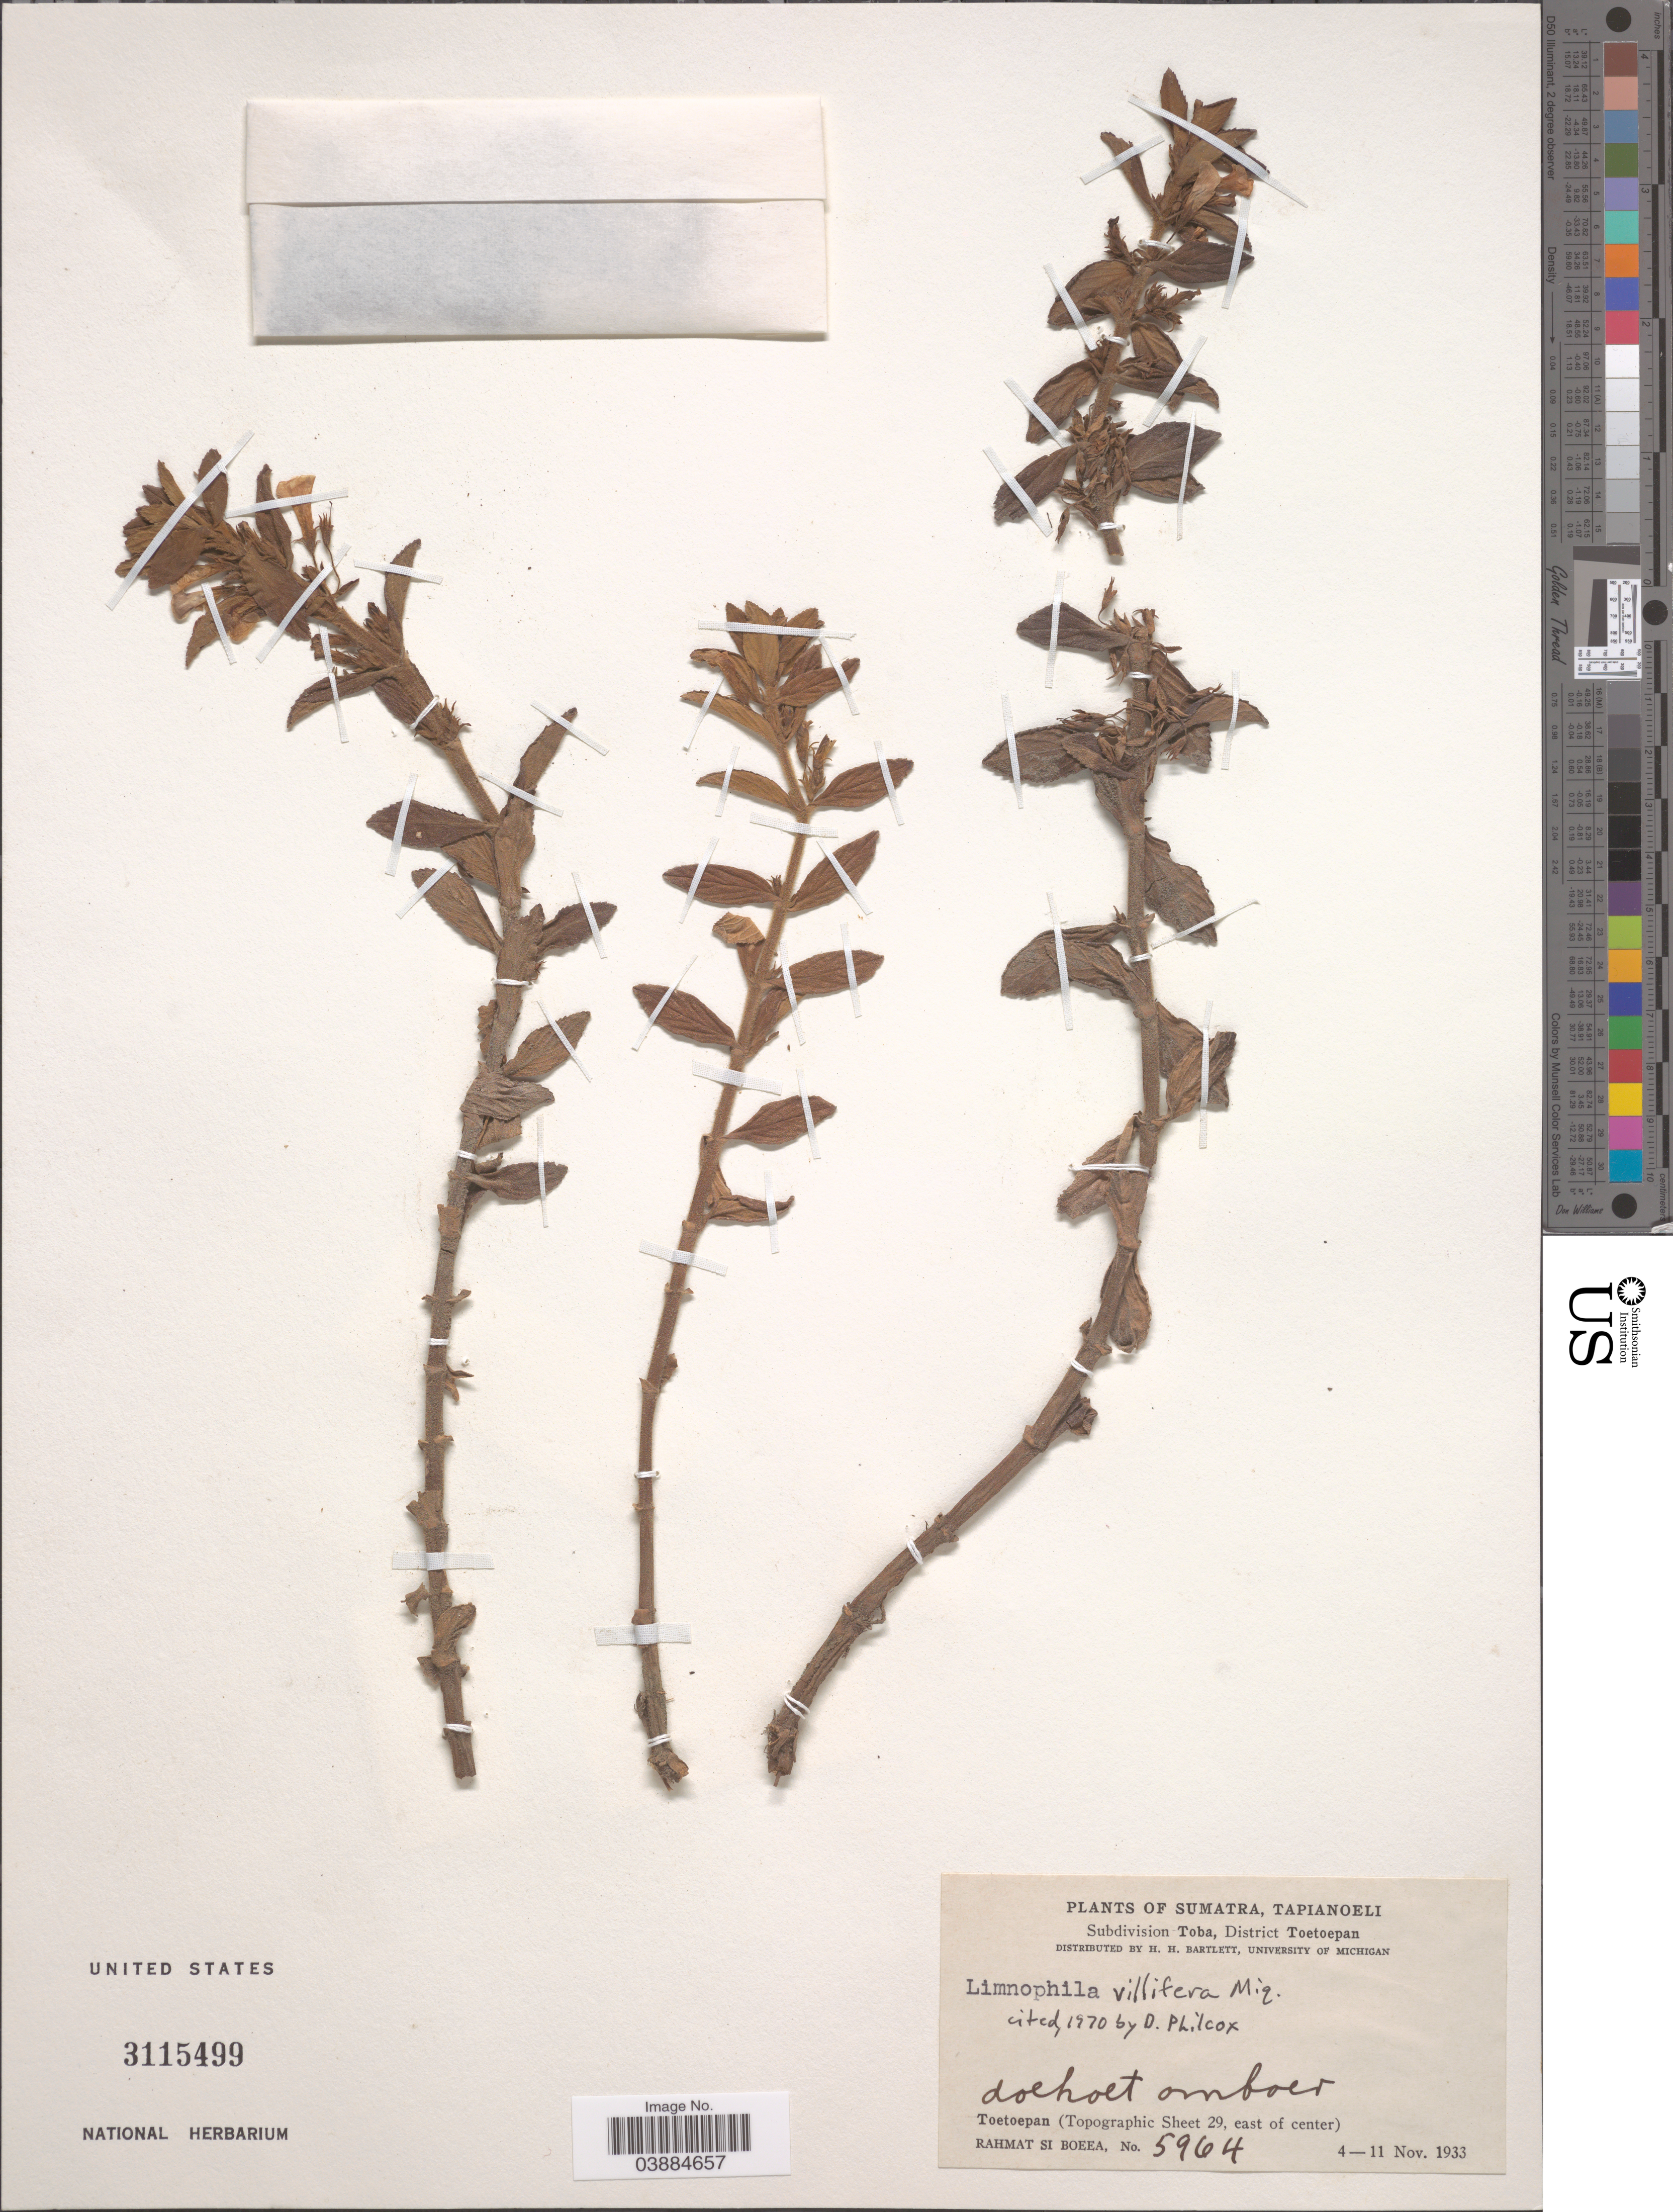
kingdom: Plantae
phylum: Tracheophyta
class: Magnoliopsida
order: Lamiales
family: Plantaginaceae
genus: Limnophila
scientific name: Limnophila villifera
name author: Miq.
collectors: Rahmat Si Boeea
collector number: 5964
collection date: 1933-11-04/1933-11-11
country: Indonesia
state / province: Sumatra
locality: Tapianoeli. Subdivision Toba, District Toetoepan. Toetoepan (Topographic Sheet 29, east of center).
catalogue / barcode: US 3115499